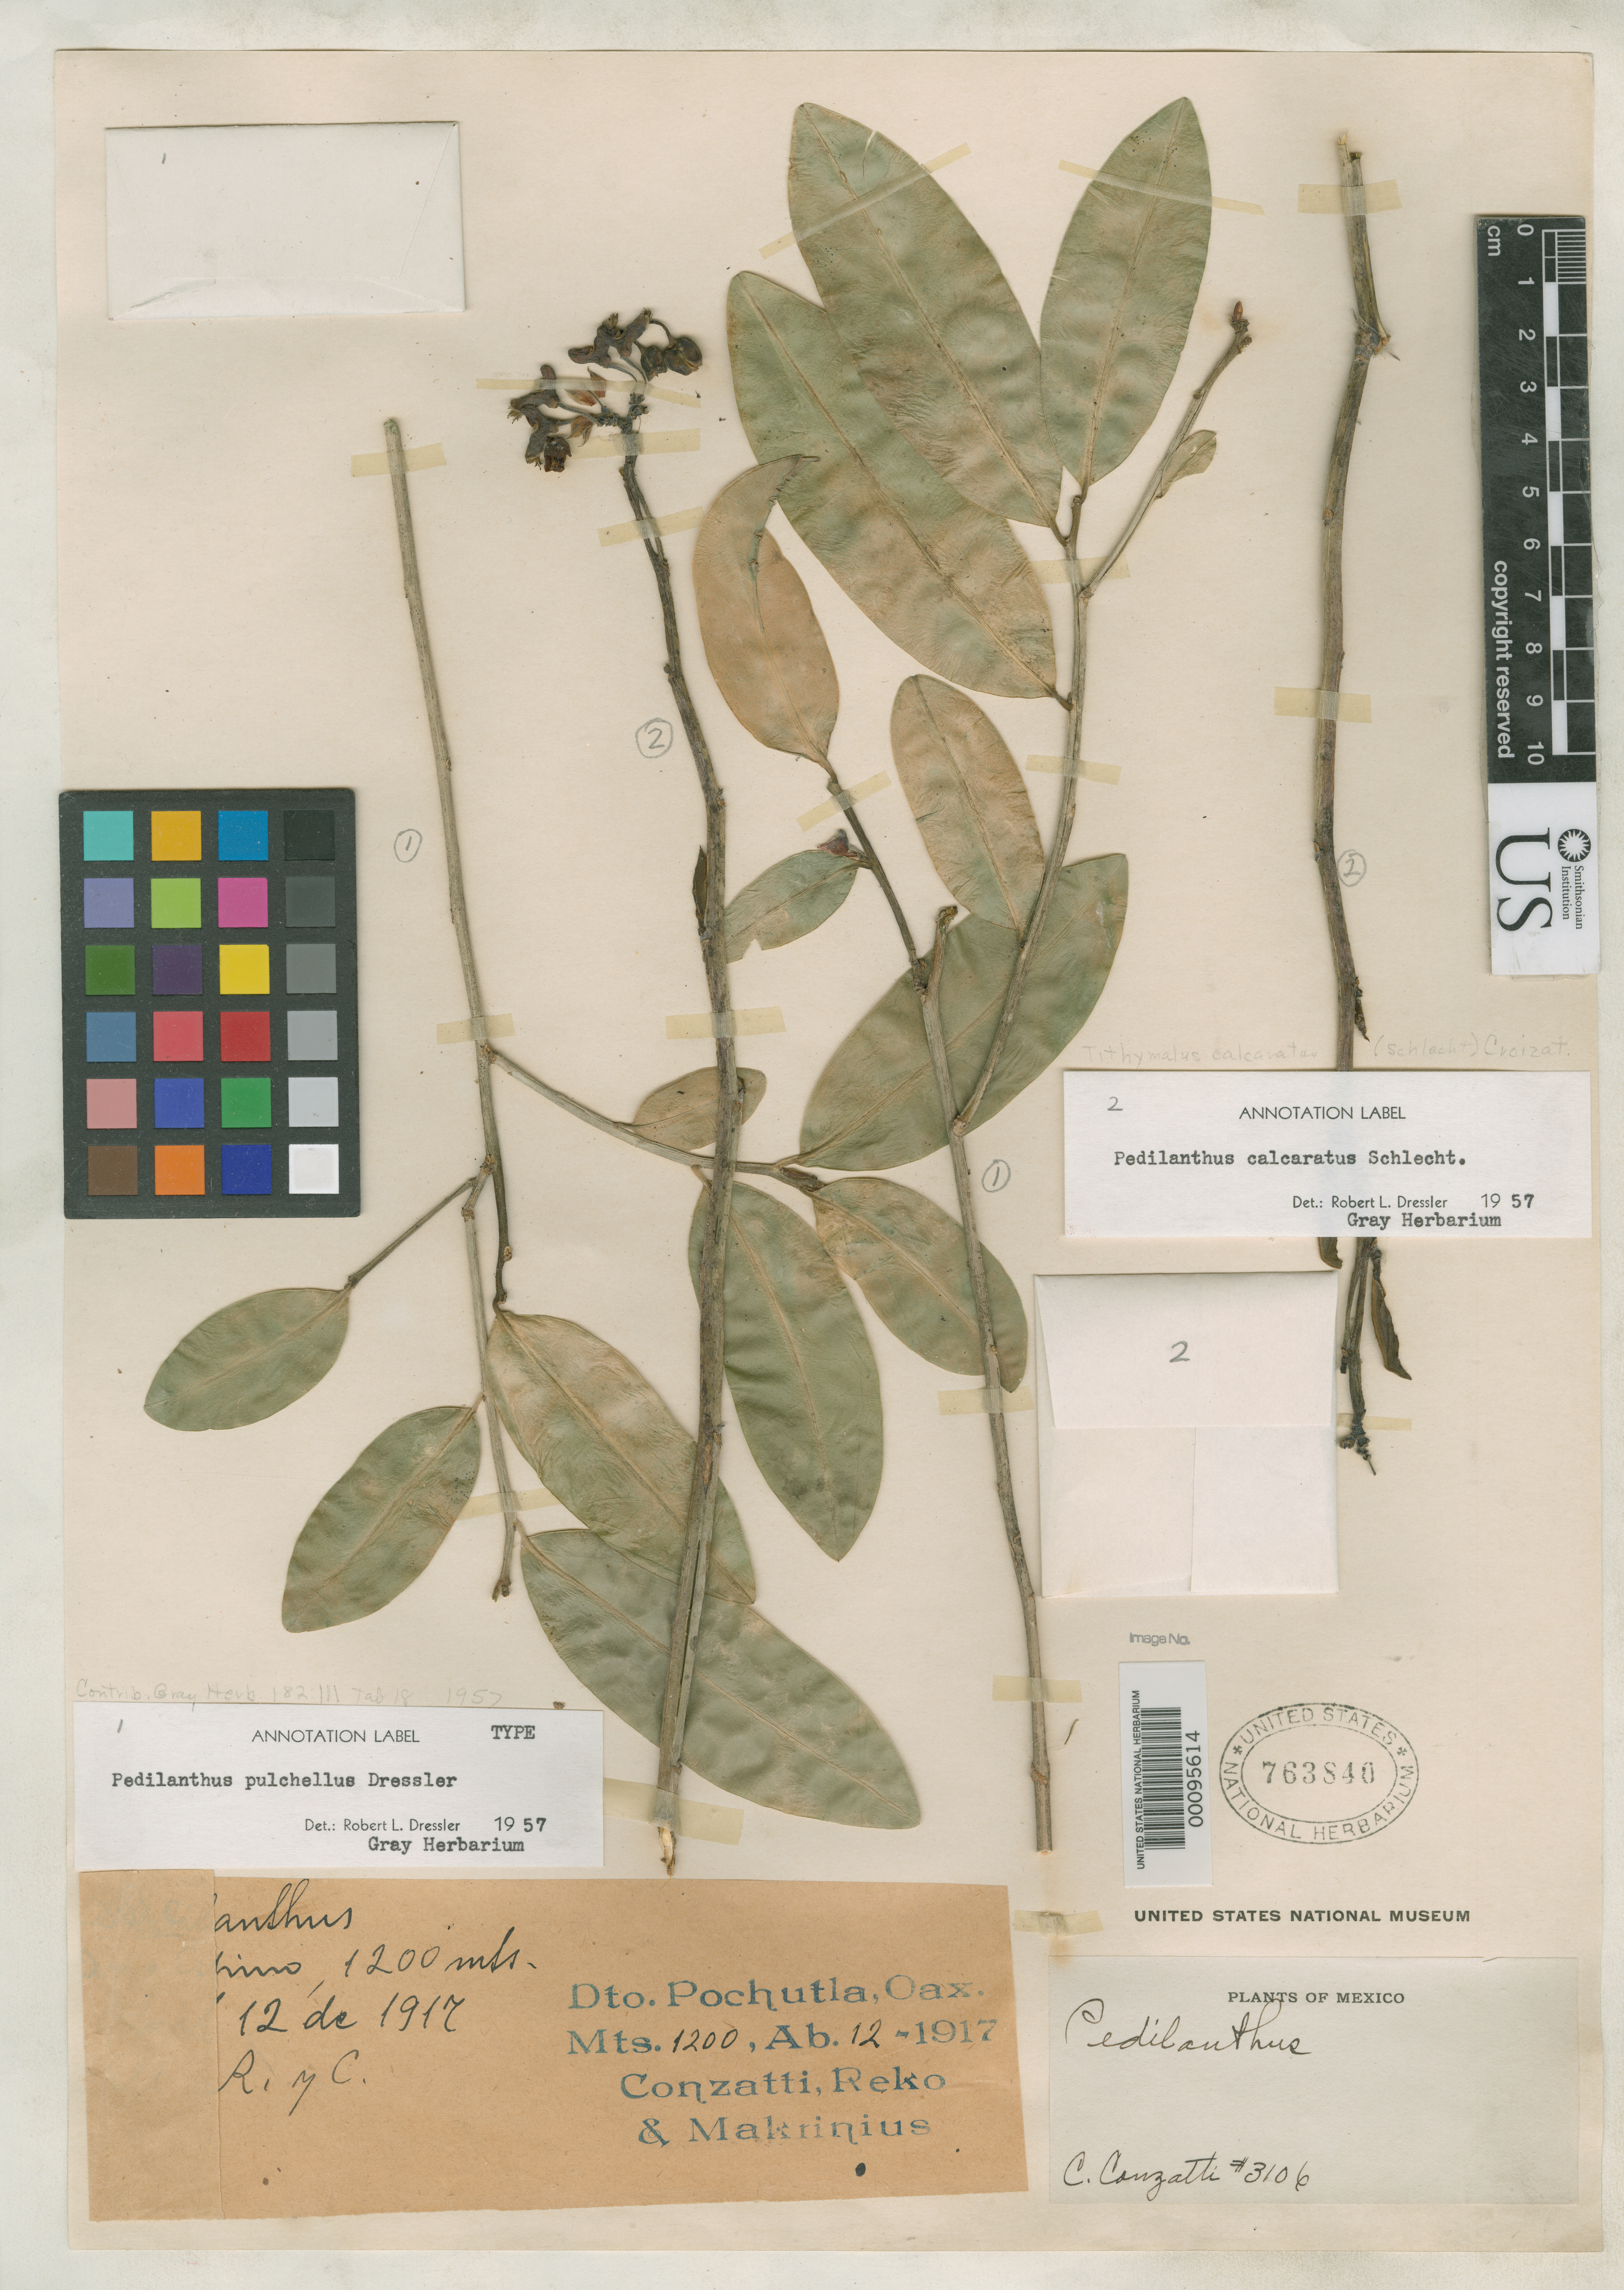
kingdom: Plantae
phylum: Tracheophyta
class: Magnoliopsida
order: Malpighiales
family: Euphorbiaceae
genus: Pedilanthus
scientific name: Pedilanthus pulchellus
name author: Dressler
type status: Holotype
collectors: C. Conzatti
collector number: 3106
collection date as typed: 12 Apr 1917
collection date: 1917-04-12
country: Mexico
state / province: Oaxaca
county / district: Pochutla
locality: Cerro Espino.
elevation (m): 1200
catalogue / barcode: US 763840